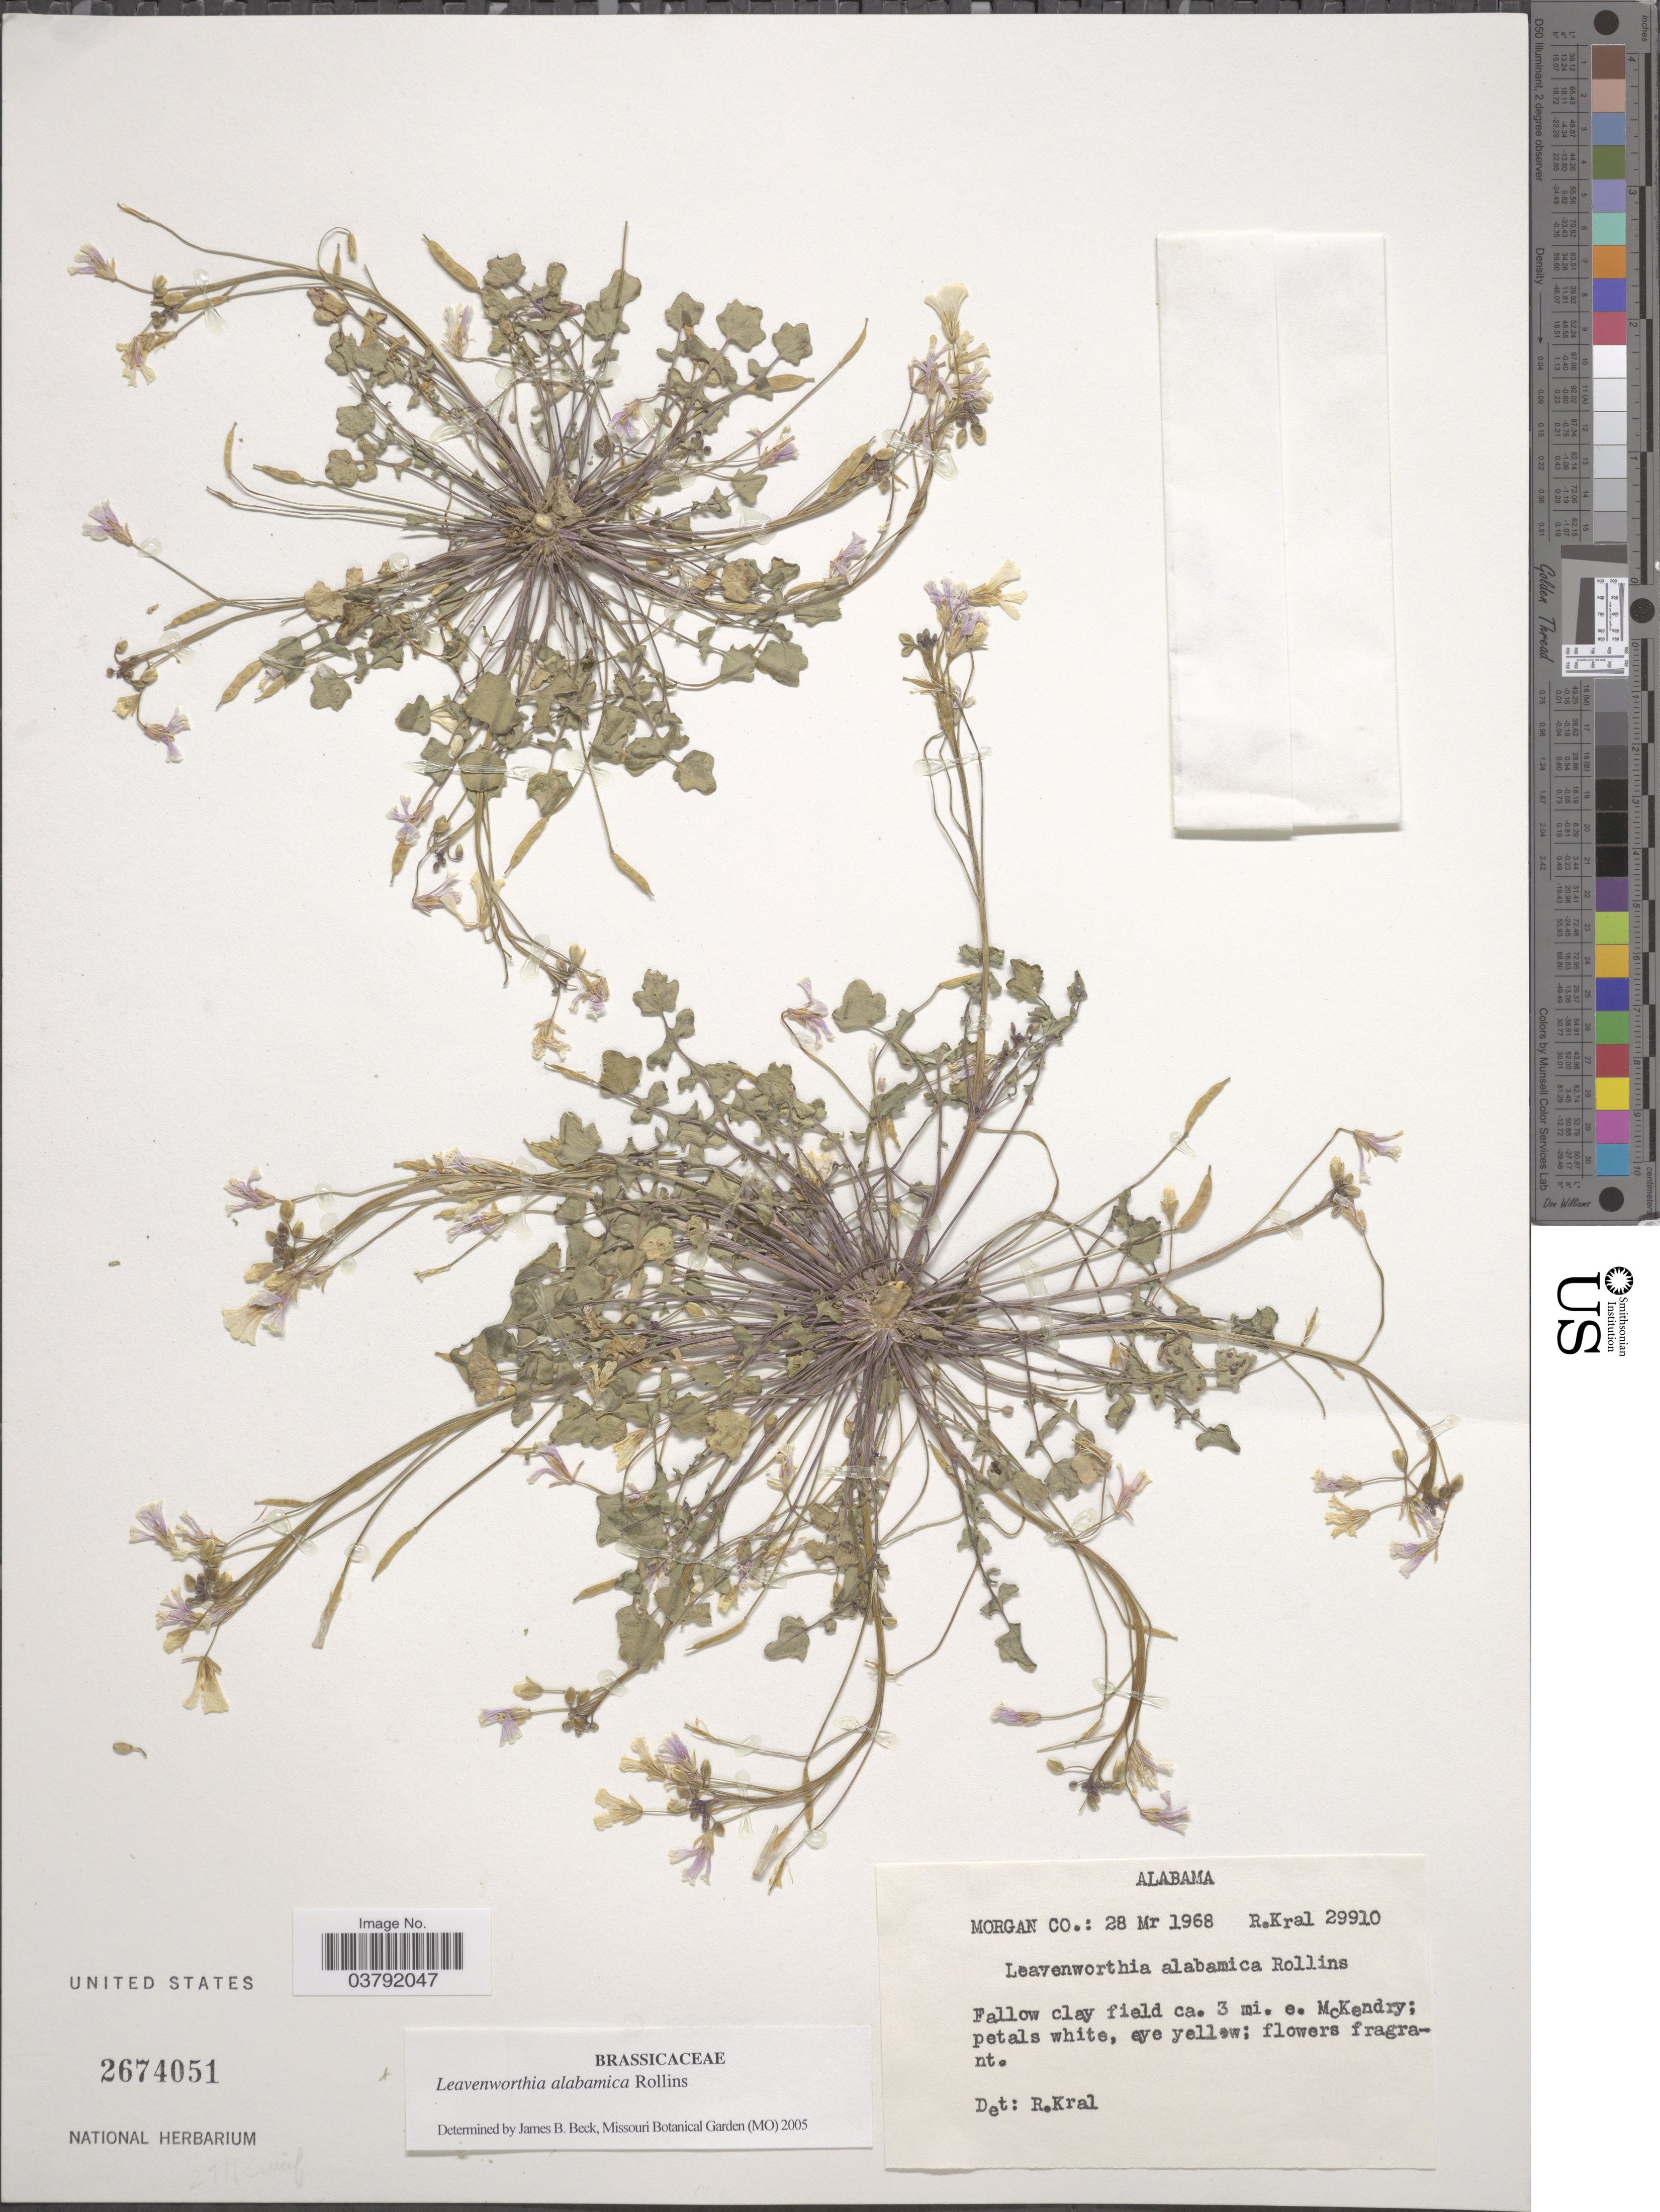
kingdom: Plantae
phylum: Tracheophyta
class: Magnoliopsida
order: Brassicales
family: Brassicaceae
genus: Leavenworthia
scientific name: Leavenworthia alabamica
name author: Rollins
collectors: R. Kral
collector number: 29910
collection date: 1968-03-28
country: United States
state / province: Alabama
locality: Morgan Co. Ca. 3 mi. e. McKendry.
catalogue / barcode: US 2674051